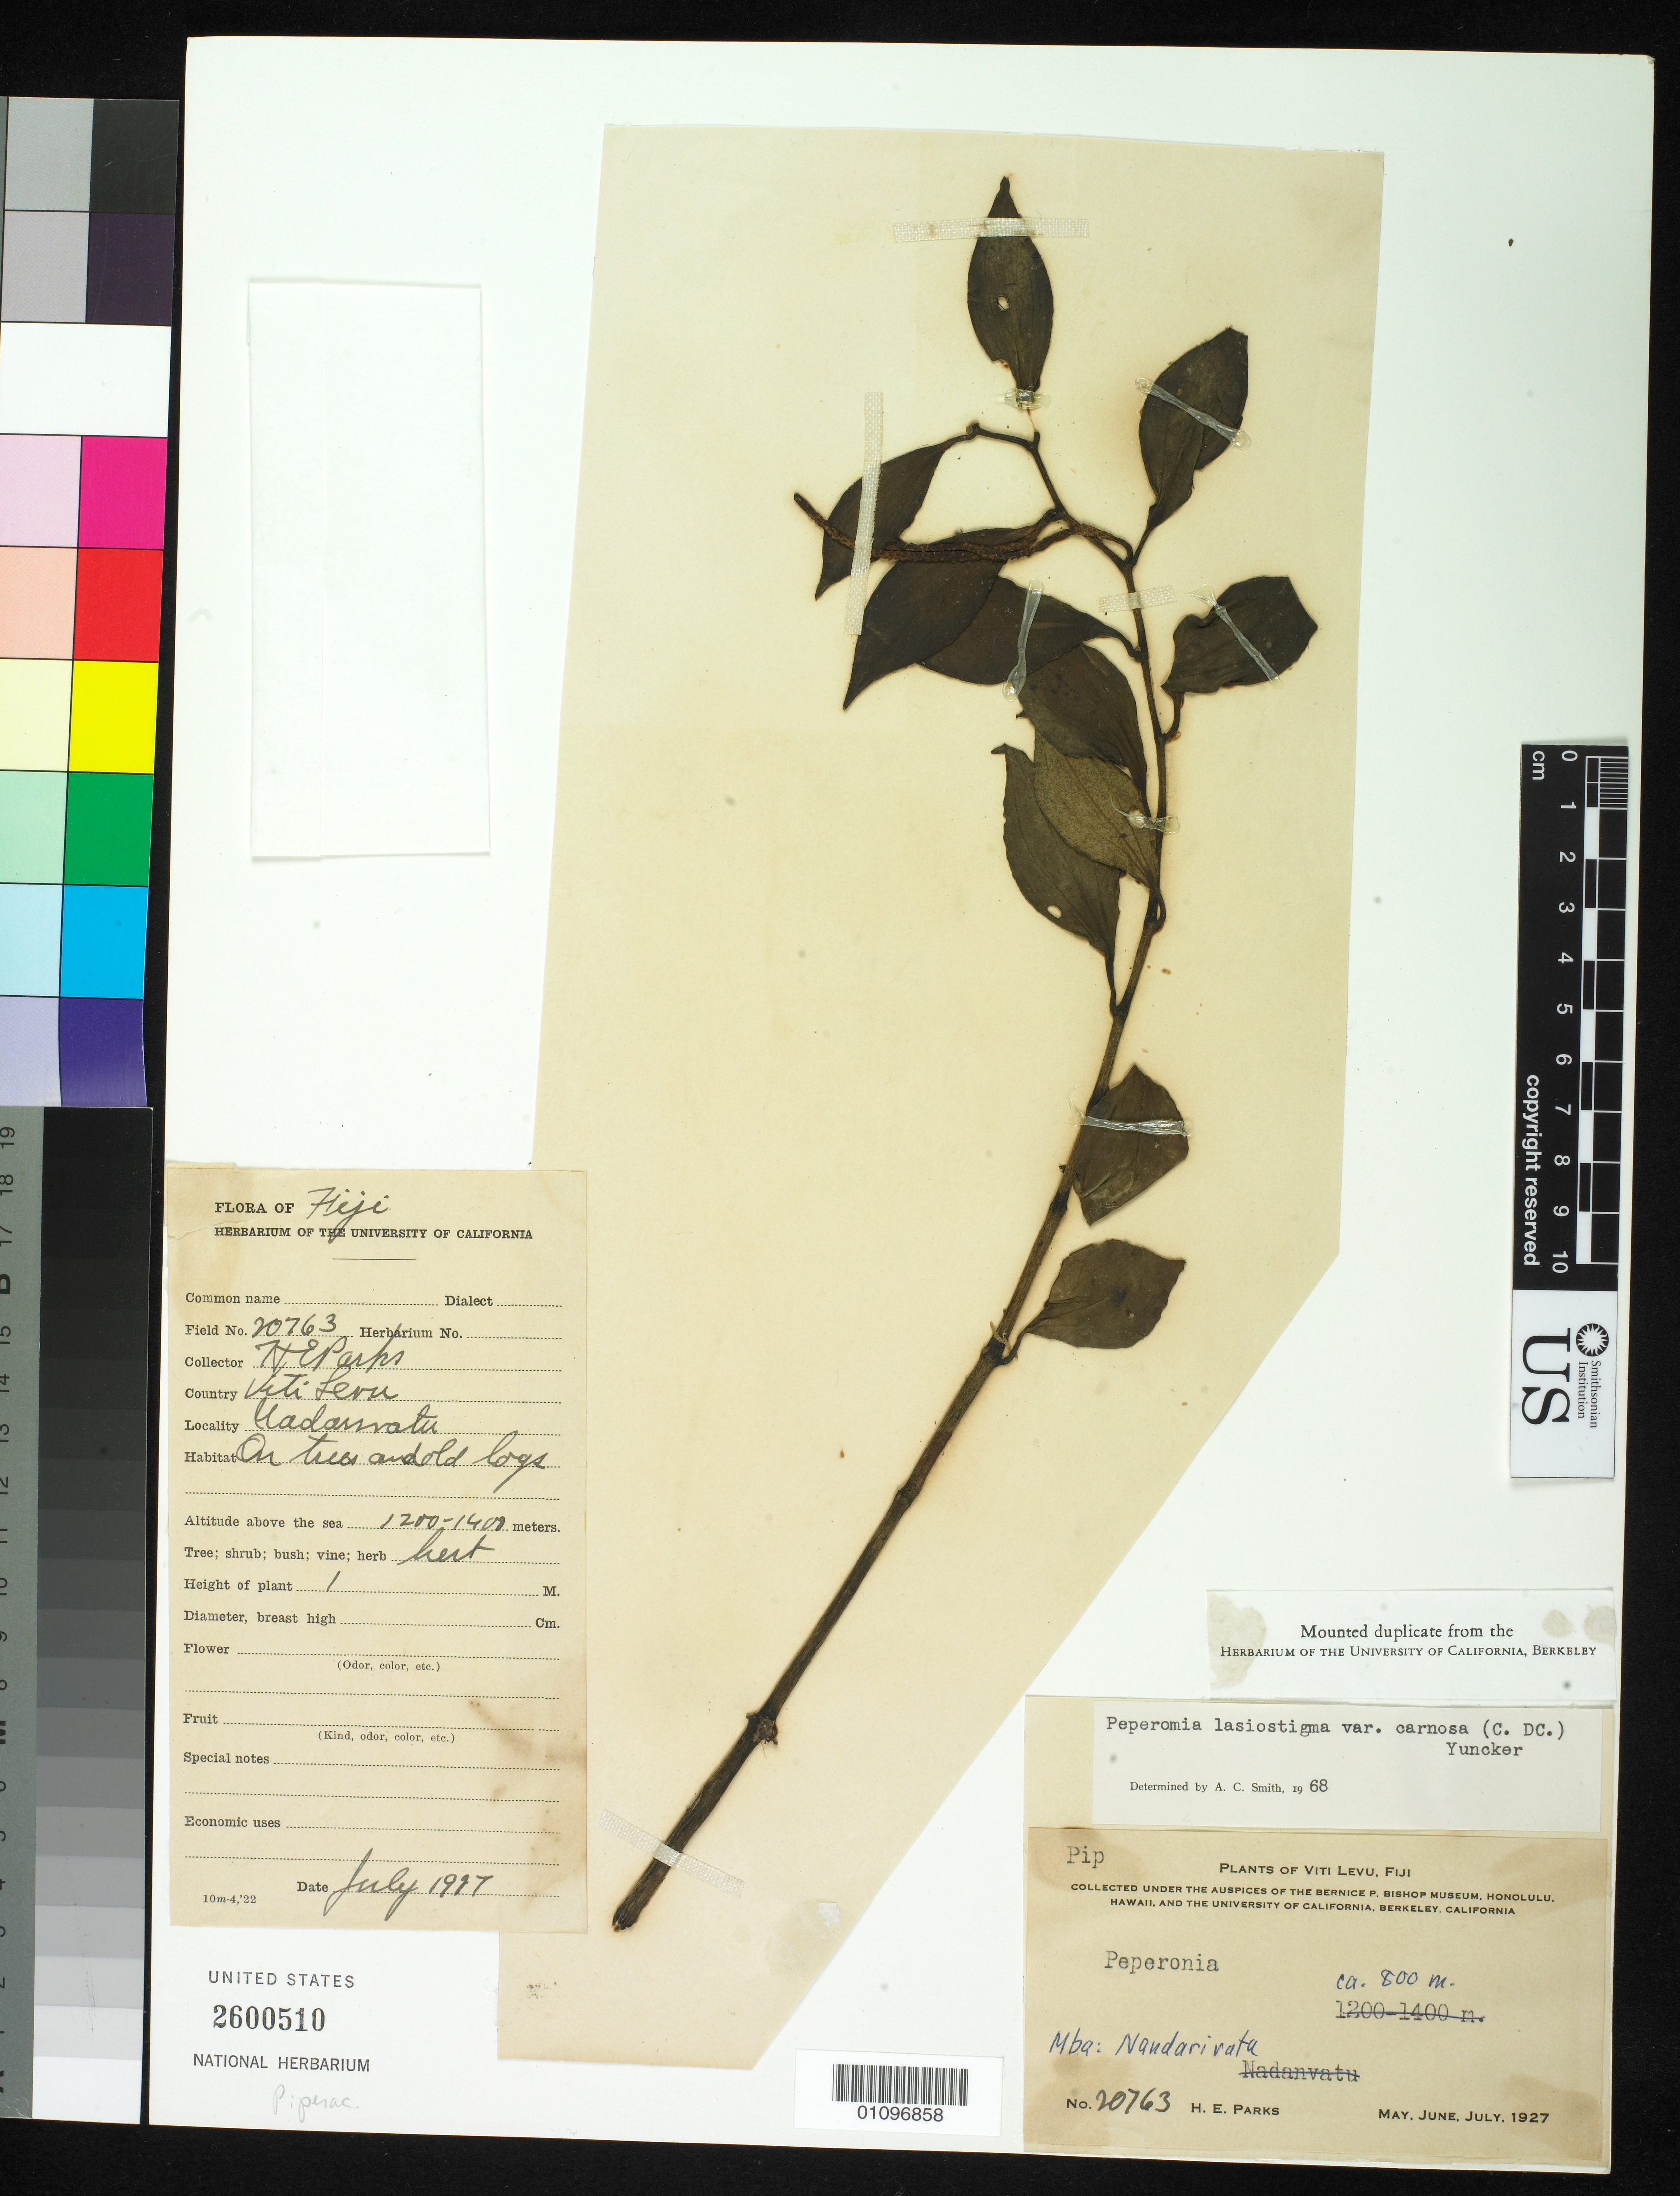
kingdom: Plantae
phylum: Tracheophyta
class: Magnoliopsida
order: Piperales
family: Piperaceae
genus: Peperomia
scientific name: Peperomia lasiostigma var. carnosa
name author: (C. DC.) Yunck.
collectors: H. E. Parks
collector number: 20763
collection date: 1927-05-01/1927-07-31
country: Fiji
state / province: Mba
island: Viti Levu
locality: Nandarivatu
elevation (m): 800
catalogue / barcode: US 2600510